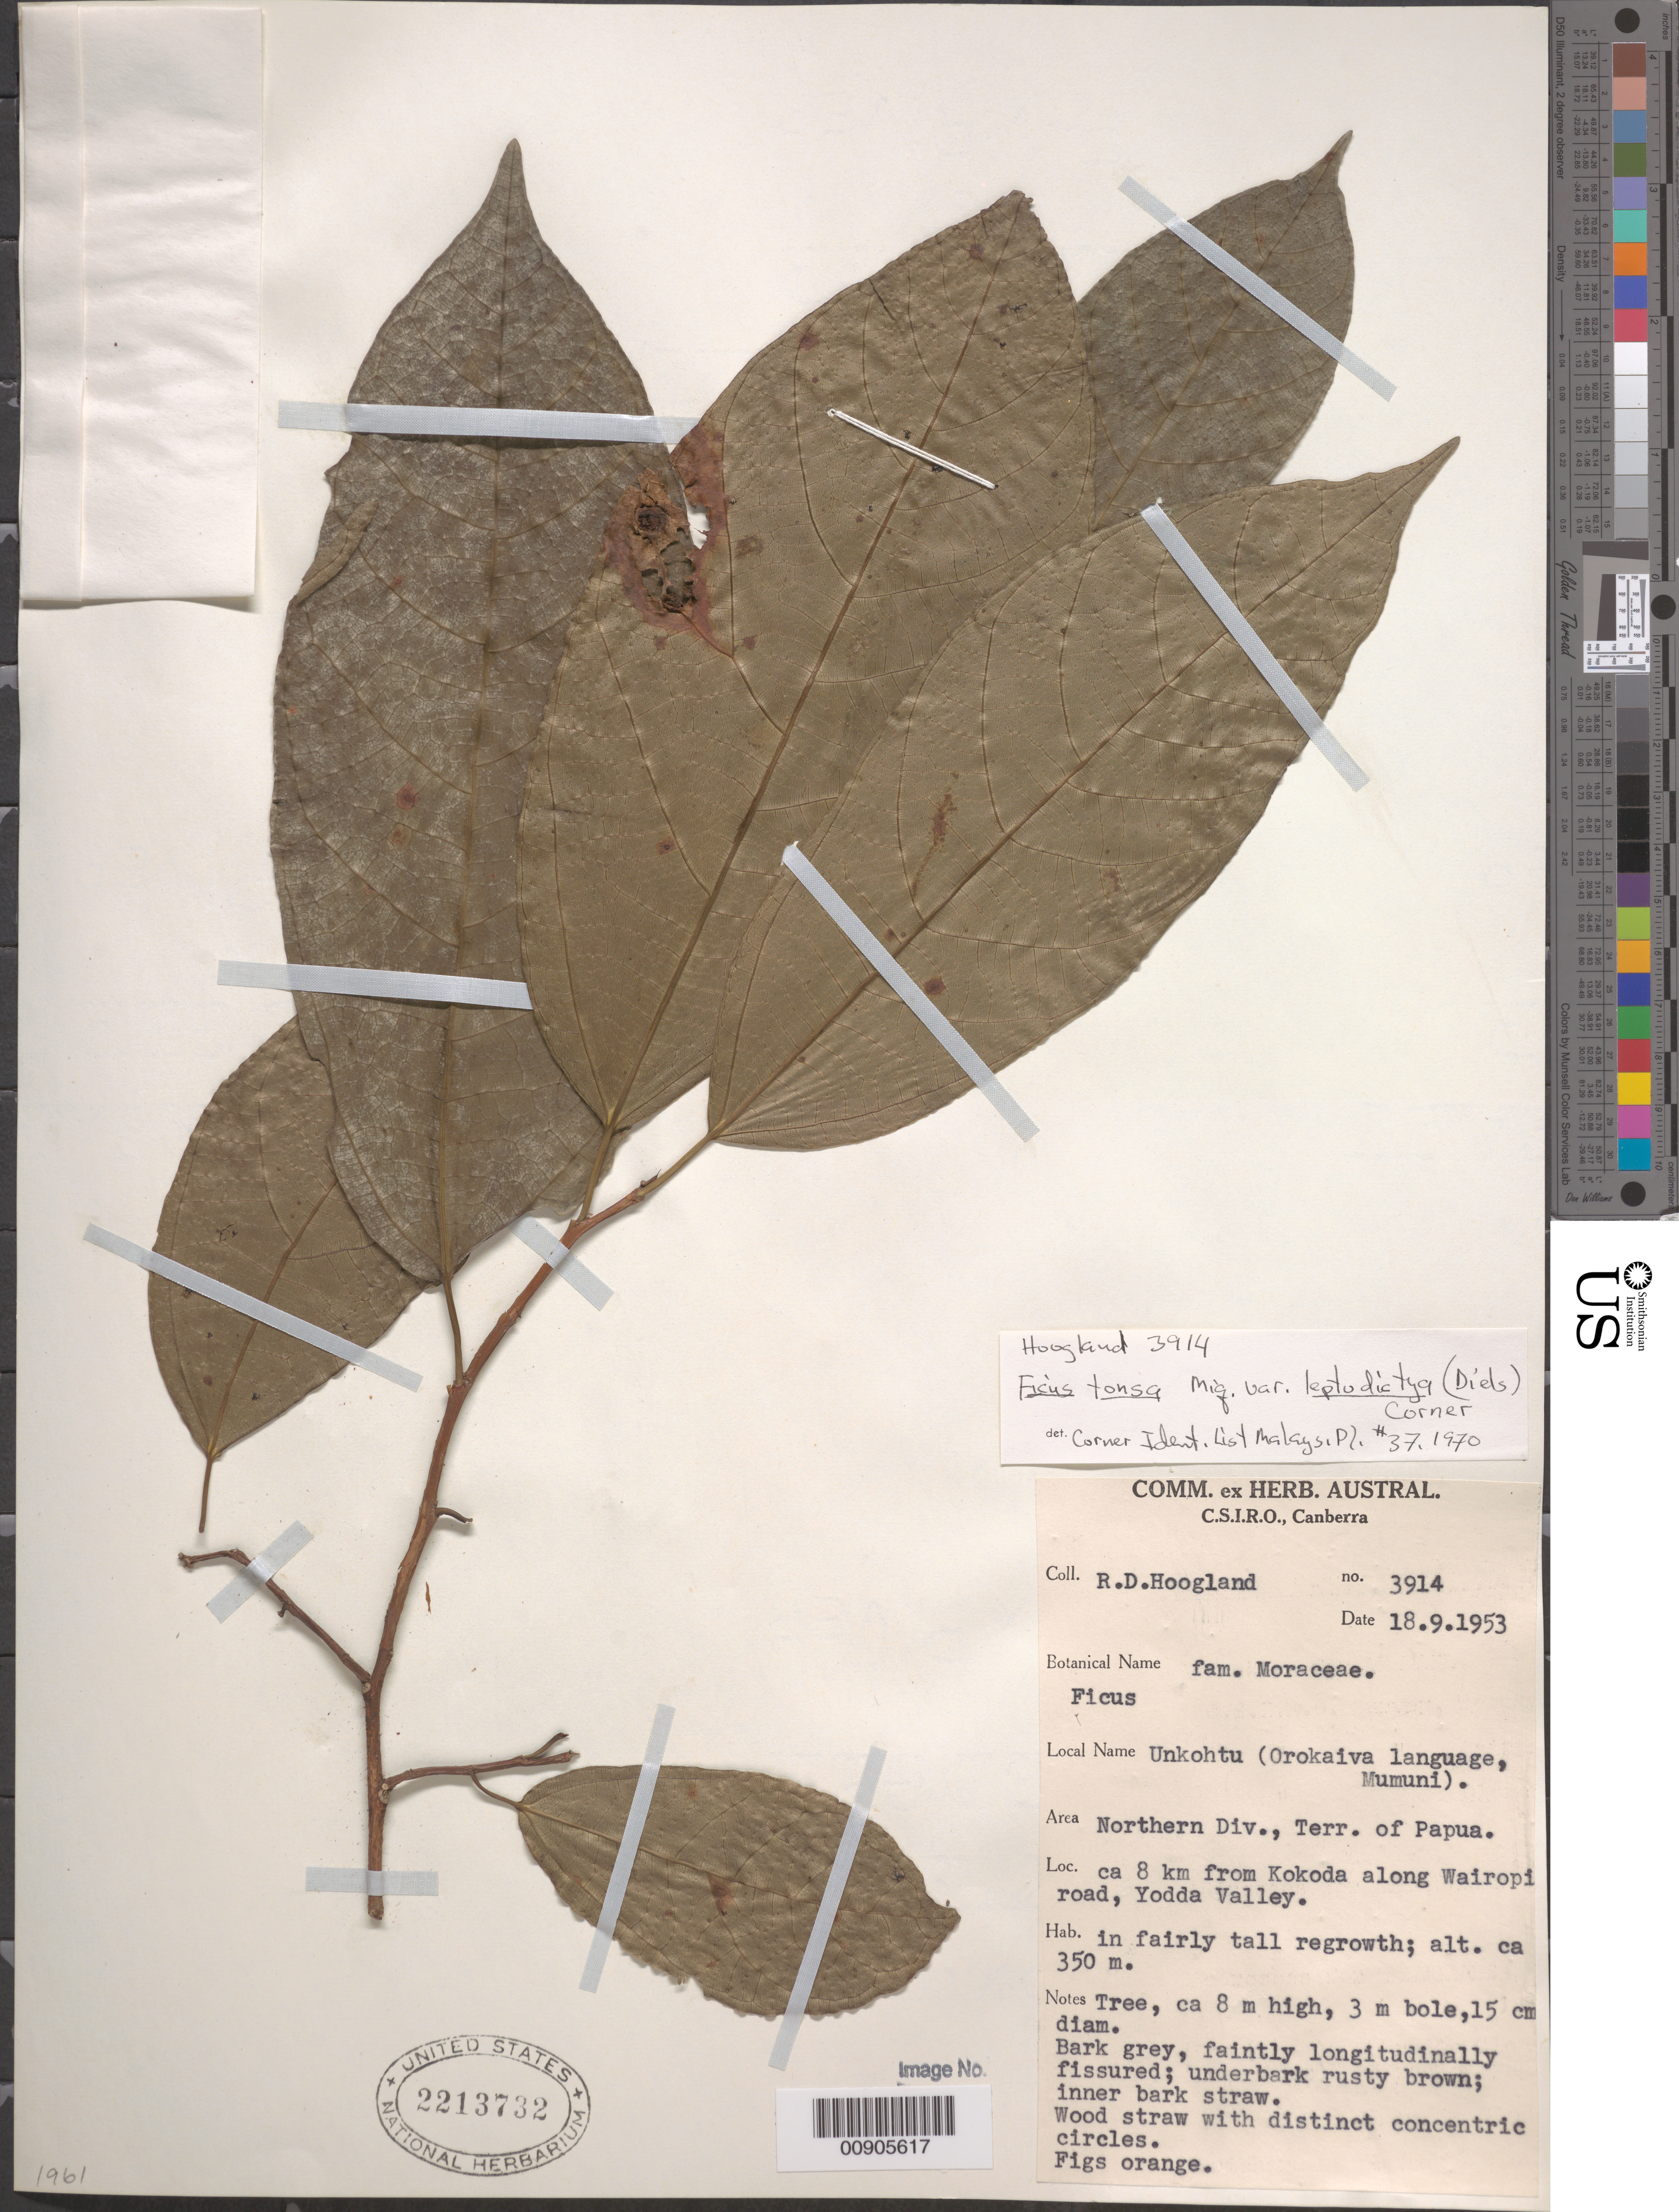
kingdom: Plantae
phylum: Tracheophyta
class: Magnoliopsida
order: Rosales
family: Moraceae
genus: Ficus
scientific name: Ficus tonsa var. leptpdictya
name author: Diels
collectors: R. D. Hoogland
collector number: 3914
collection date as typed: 18 Sep 1953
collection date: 1953-09-18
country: Papua New Guinea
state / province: Northern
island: New Guinea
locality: Northern Div., Terr. Of papua. Ca 8 km from Kokoda along Wairopi road, Yodda Valley.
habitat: In fairly tall regrowth.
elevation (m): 350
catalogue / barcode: US 2213732